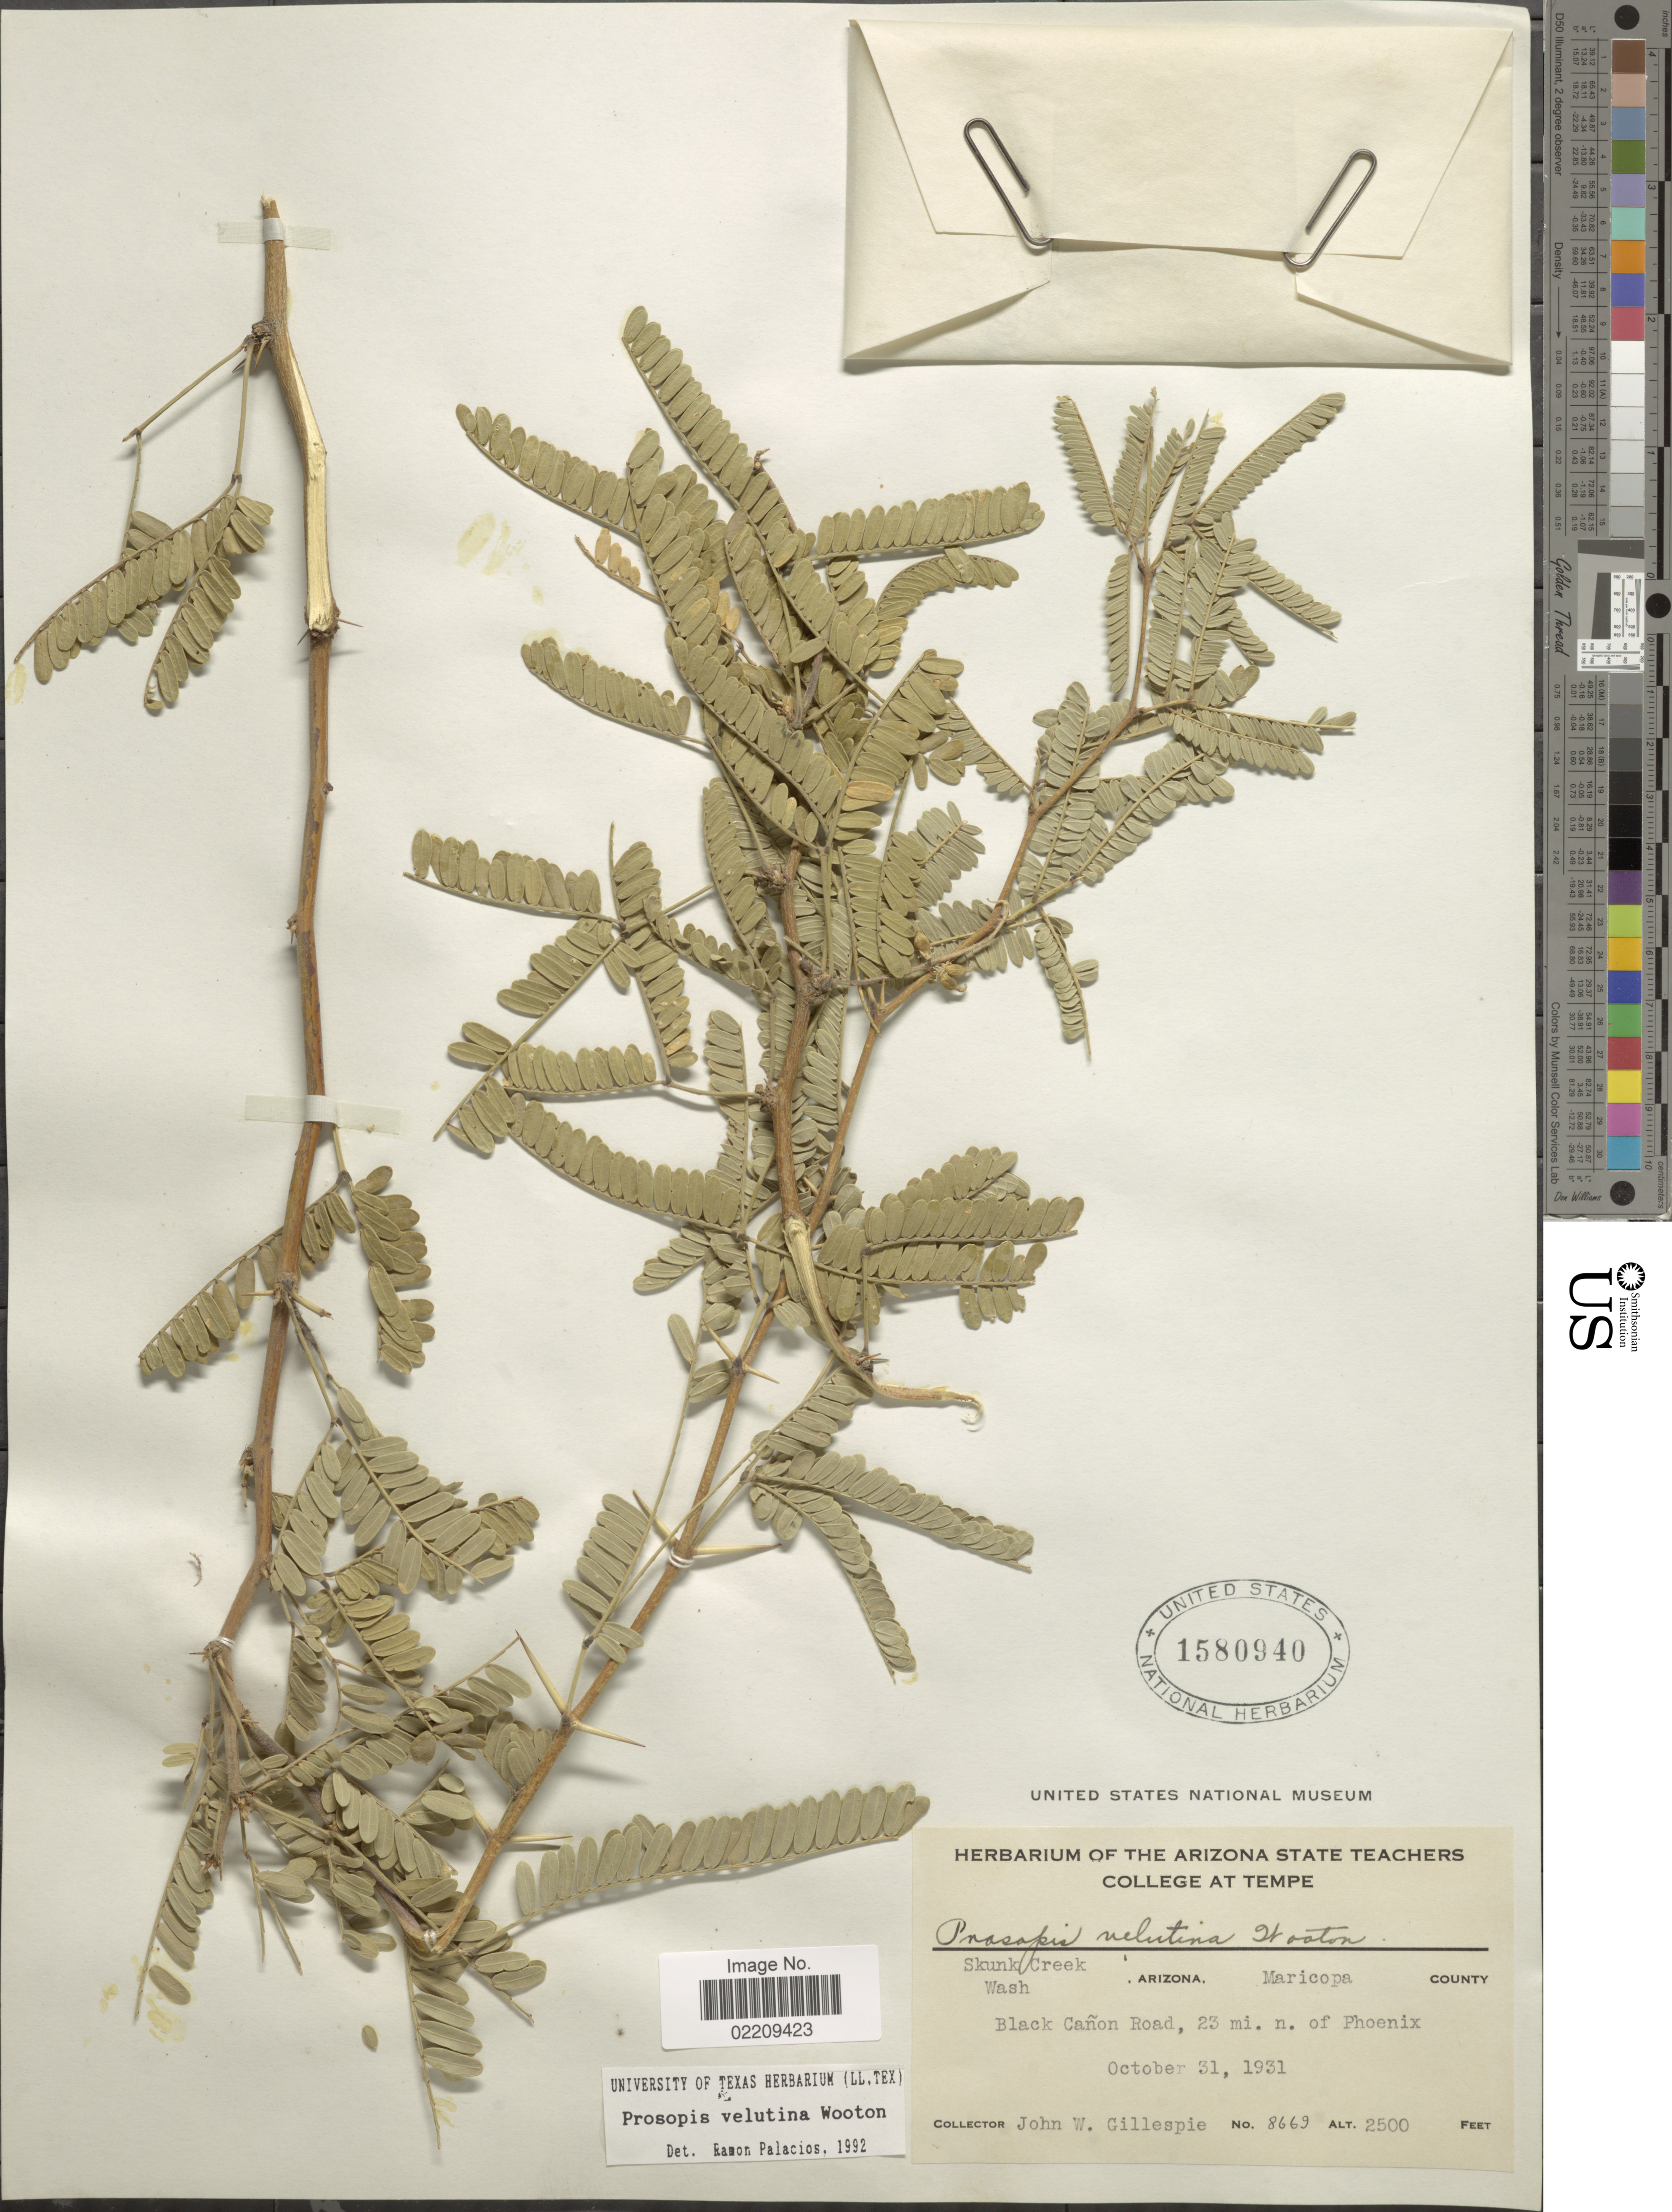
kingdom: Plantae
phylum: Tracheophyta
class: Magnoliopsida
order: Fabales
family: Fabaceae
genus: Neltuma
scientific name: Neltuma velutina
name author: (Wooton) Britton & Rose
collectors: J. W. Gillespie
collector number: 8669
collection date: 1931-10-31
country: United States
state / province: Arizona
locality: Skunk Creek Wash, Maricopa County, Black Cañon Road, 23 mi. n. of Phoenix.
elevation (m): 762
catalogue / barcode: US 1580940